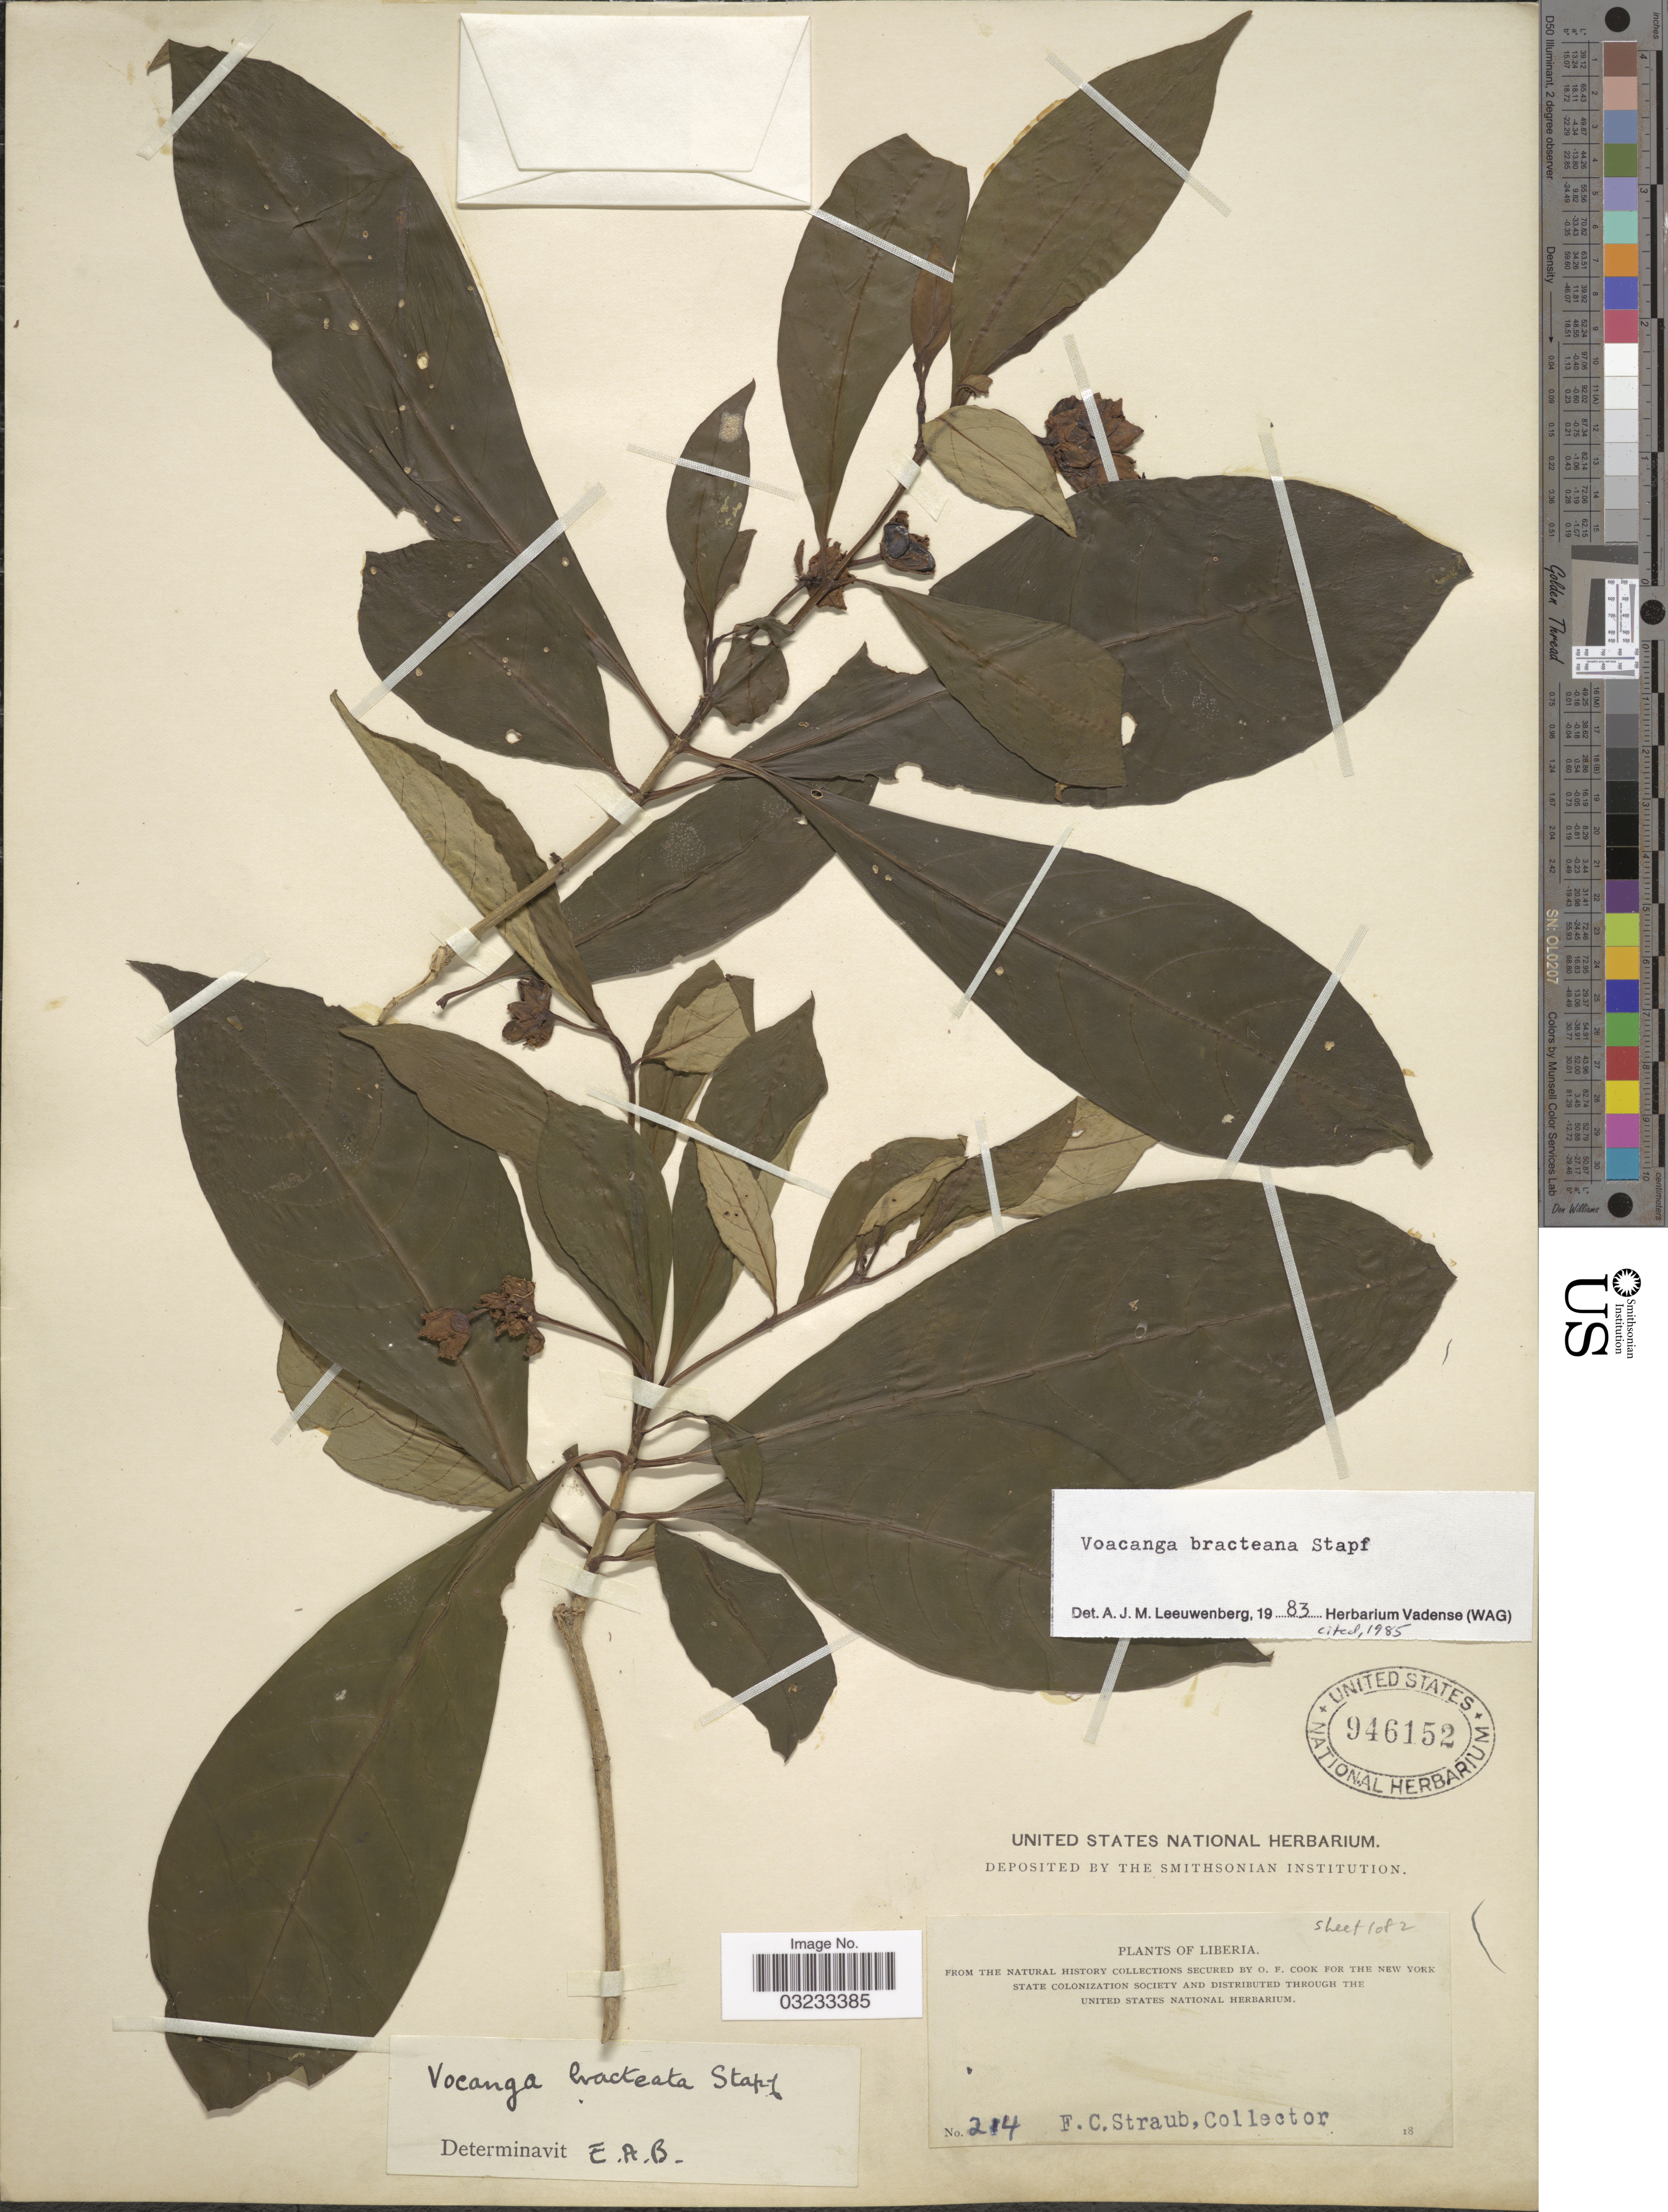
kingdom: Plantae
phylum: Tracheophyta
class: Magnoliopsida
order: Gentianales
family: Apocynaceae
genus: Voacanga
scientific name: Voacanga bracteata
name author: Stapf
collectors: F. Straub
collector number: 214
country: Liberia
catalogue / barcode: US 946152